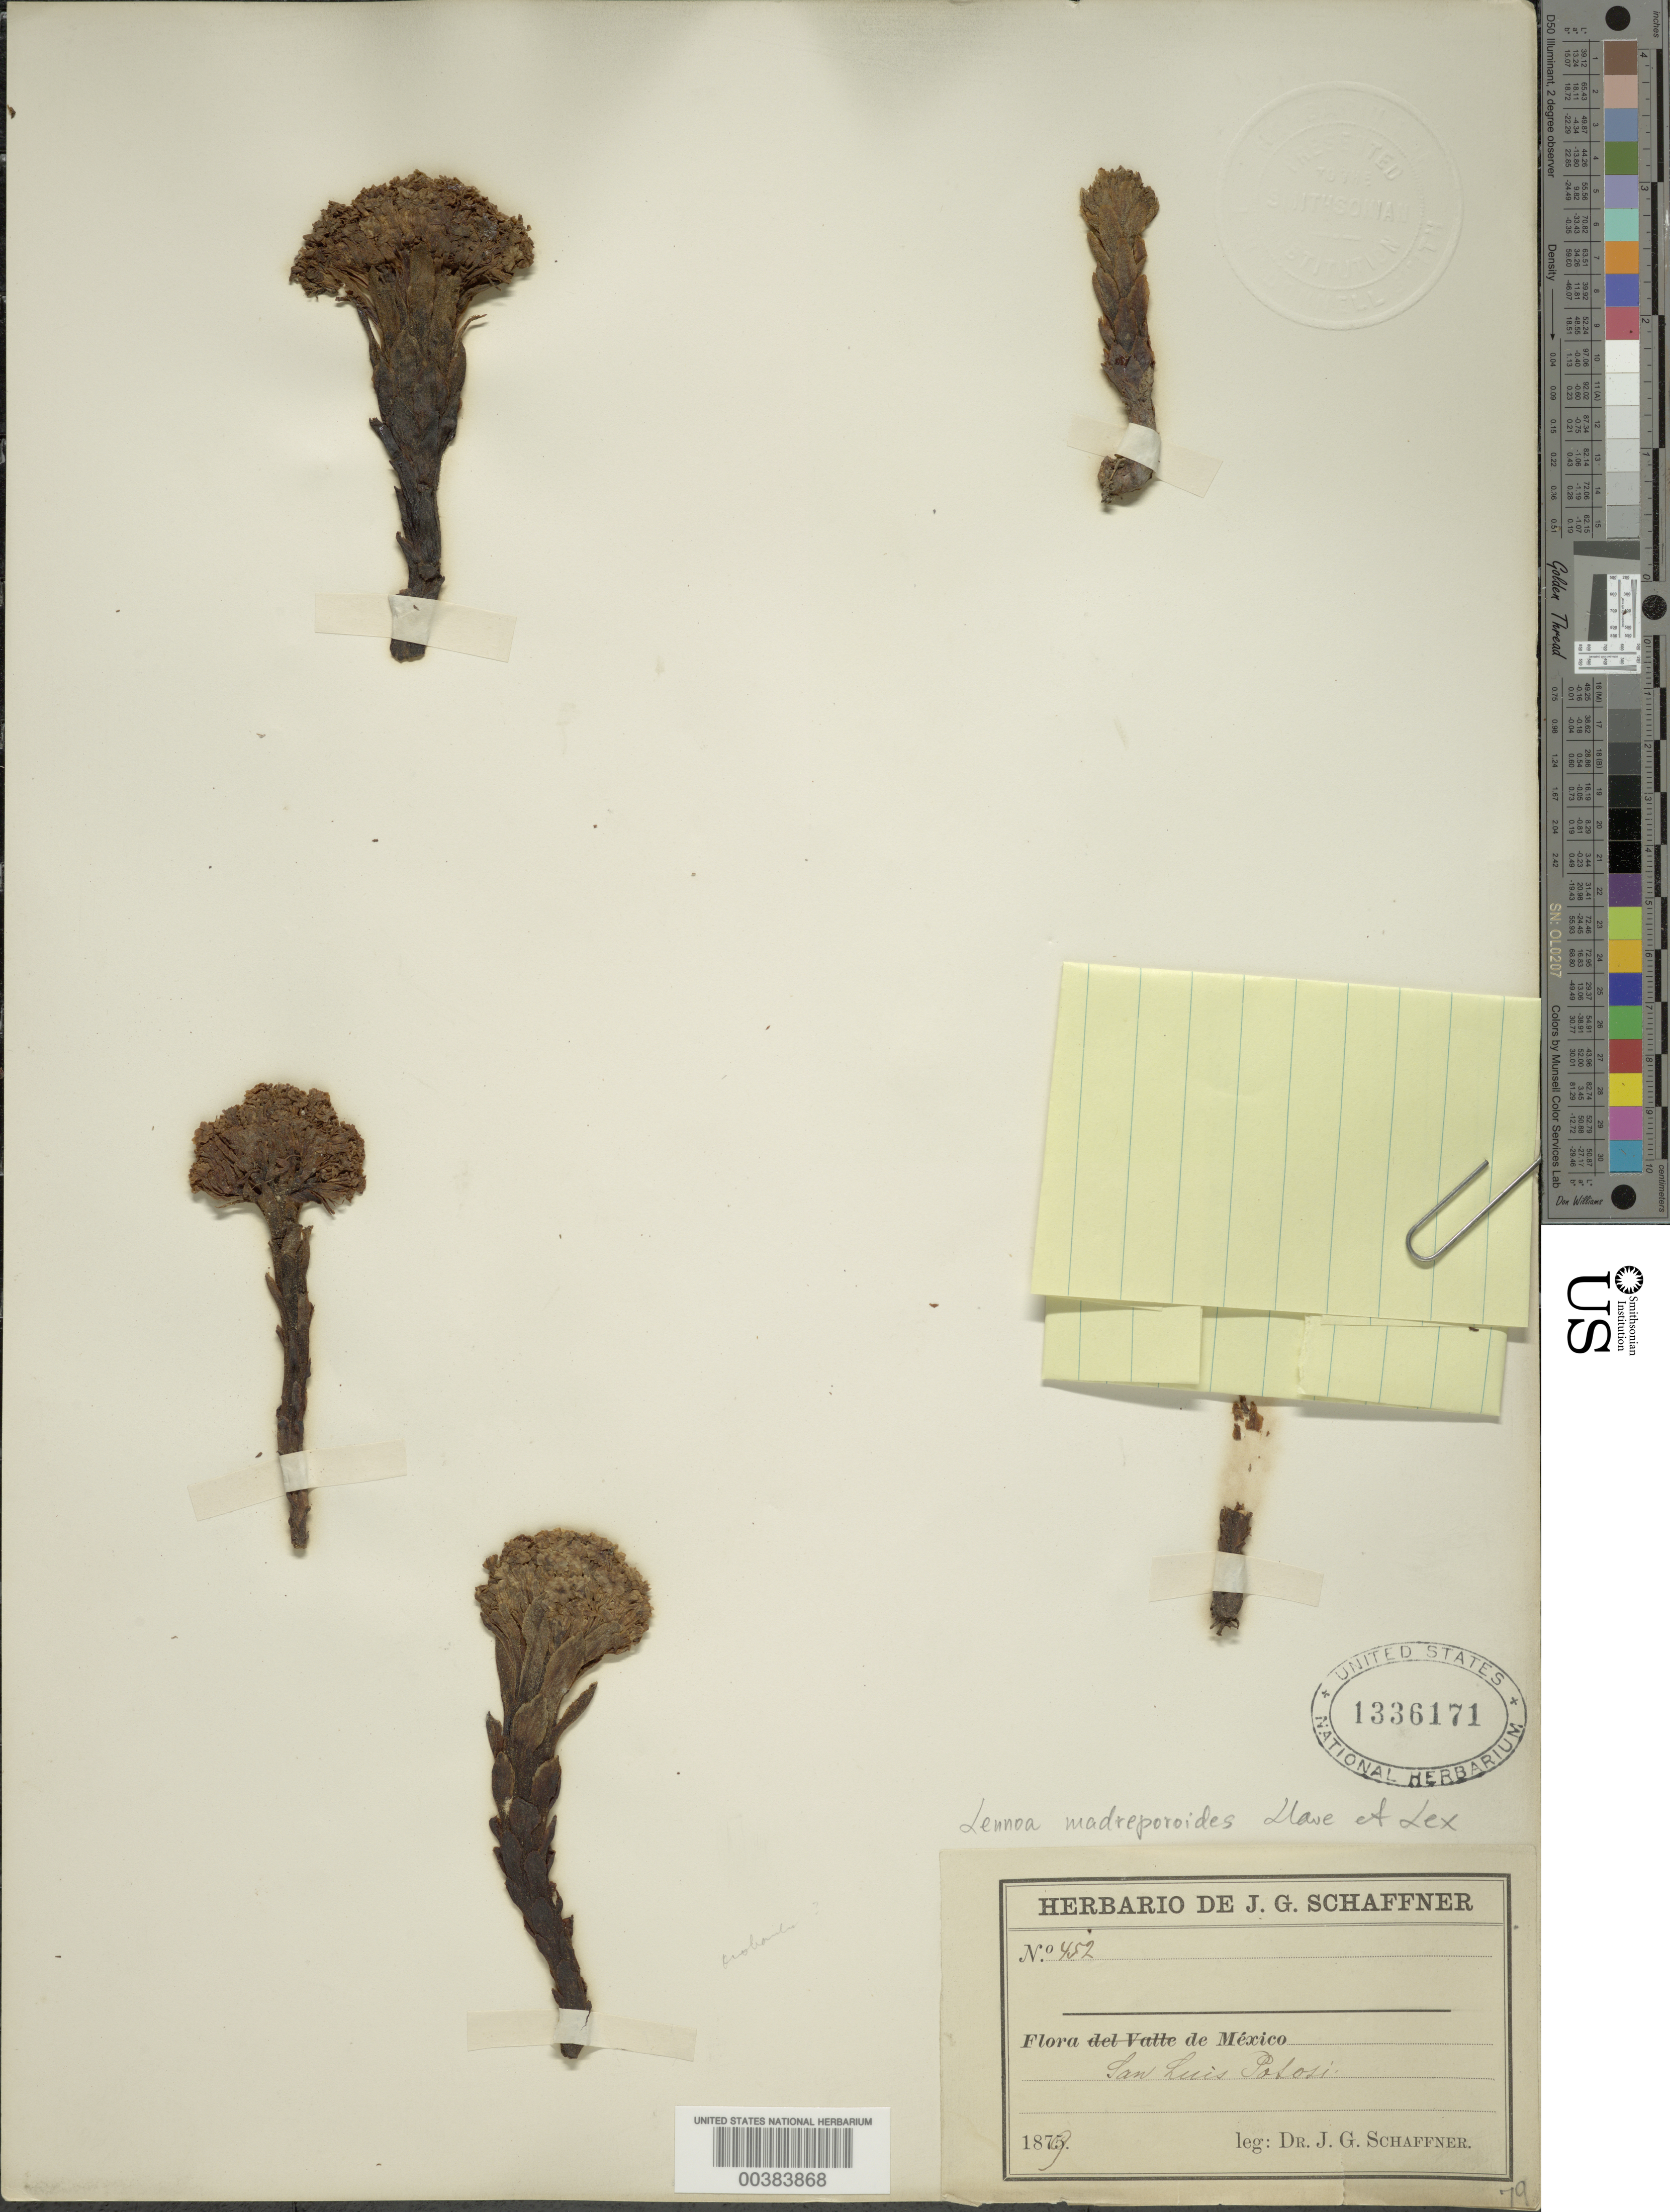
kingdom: Plantae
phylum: Tracheophyta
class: Magnoliopsida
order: Boraginales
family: Lennoaceae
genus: Lennoa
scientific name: Lennoa madreporoides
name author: La Llave & Lex.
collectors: J. G. Schaffner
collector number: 452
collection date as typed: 1879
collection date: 1879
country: Mexico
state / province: San Luis Potosí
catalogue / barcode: US 1336171